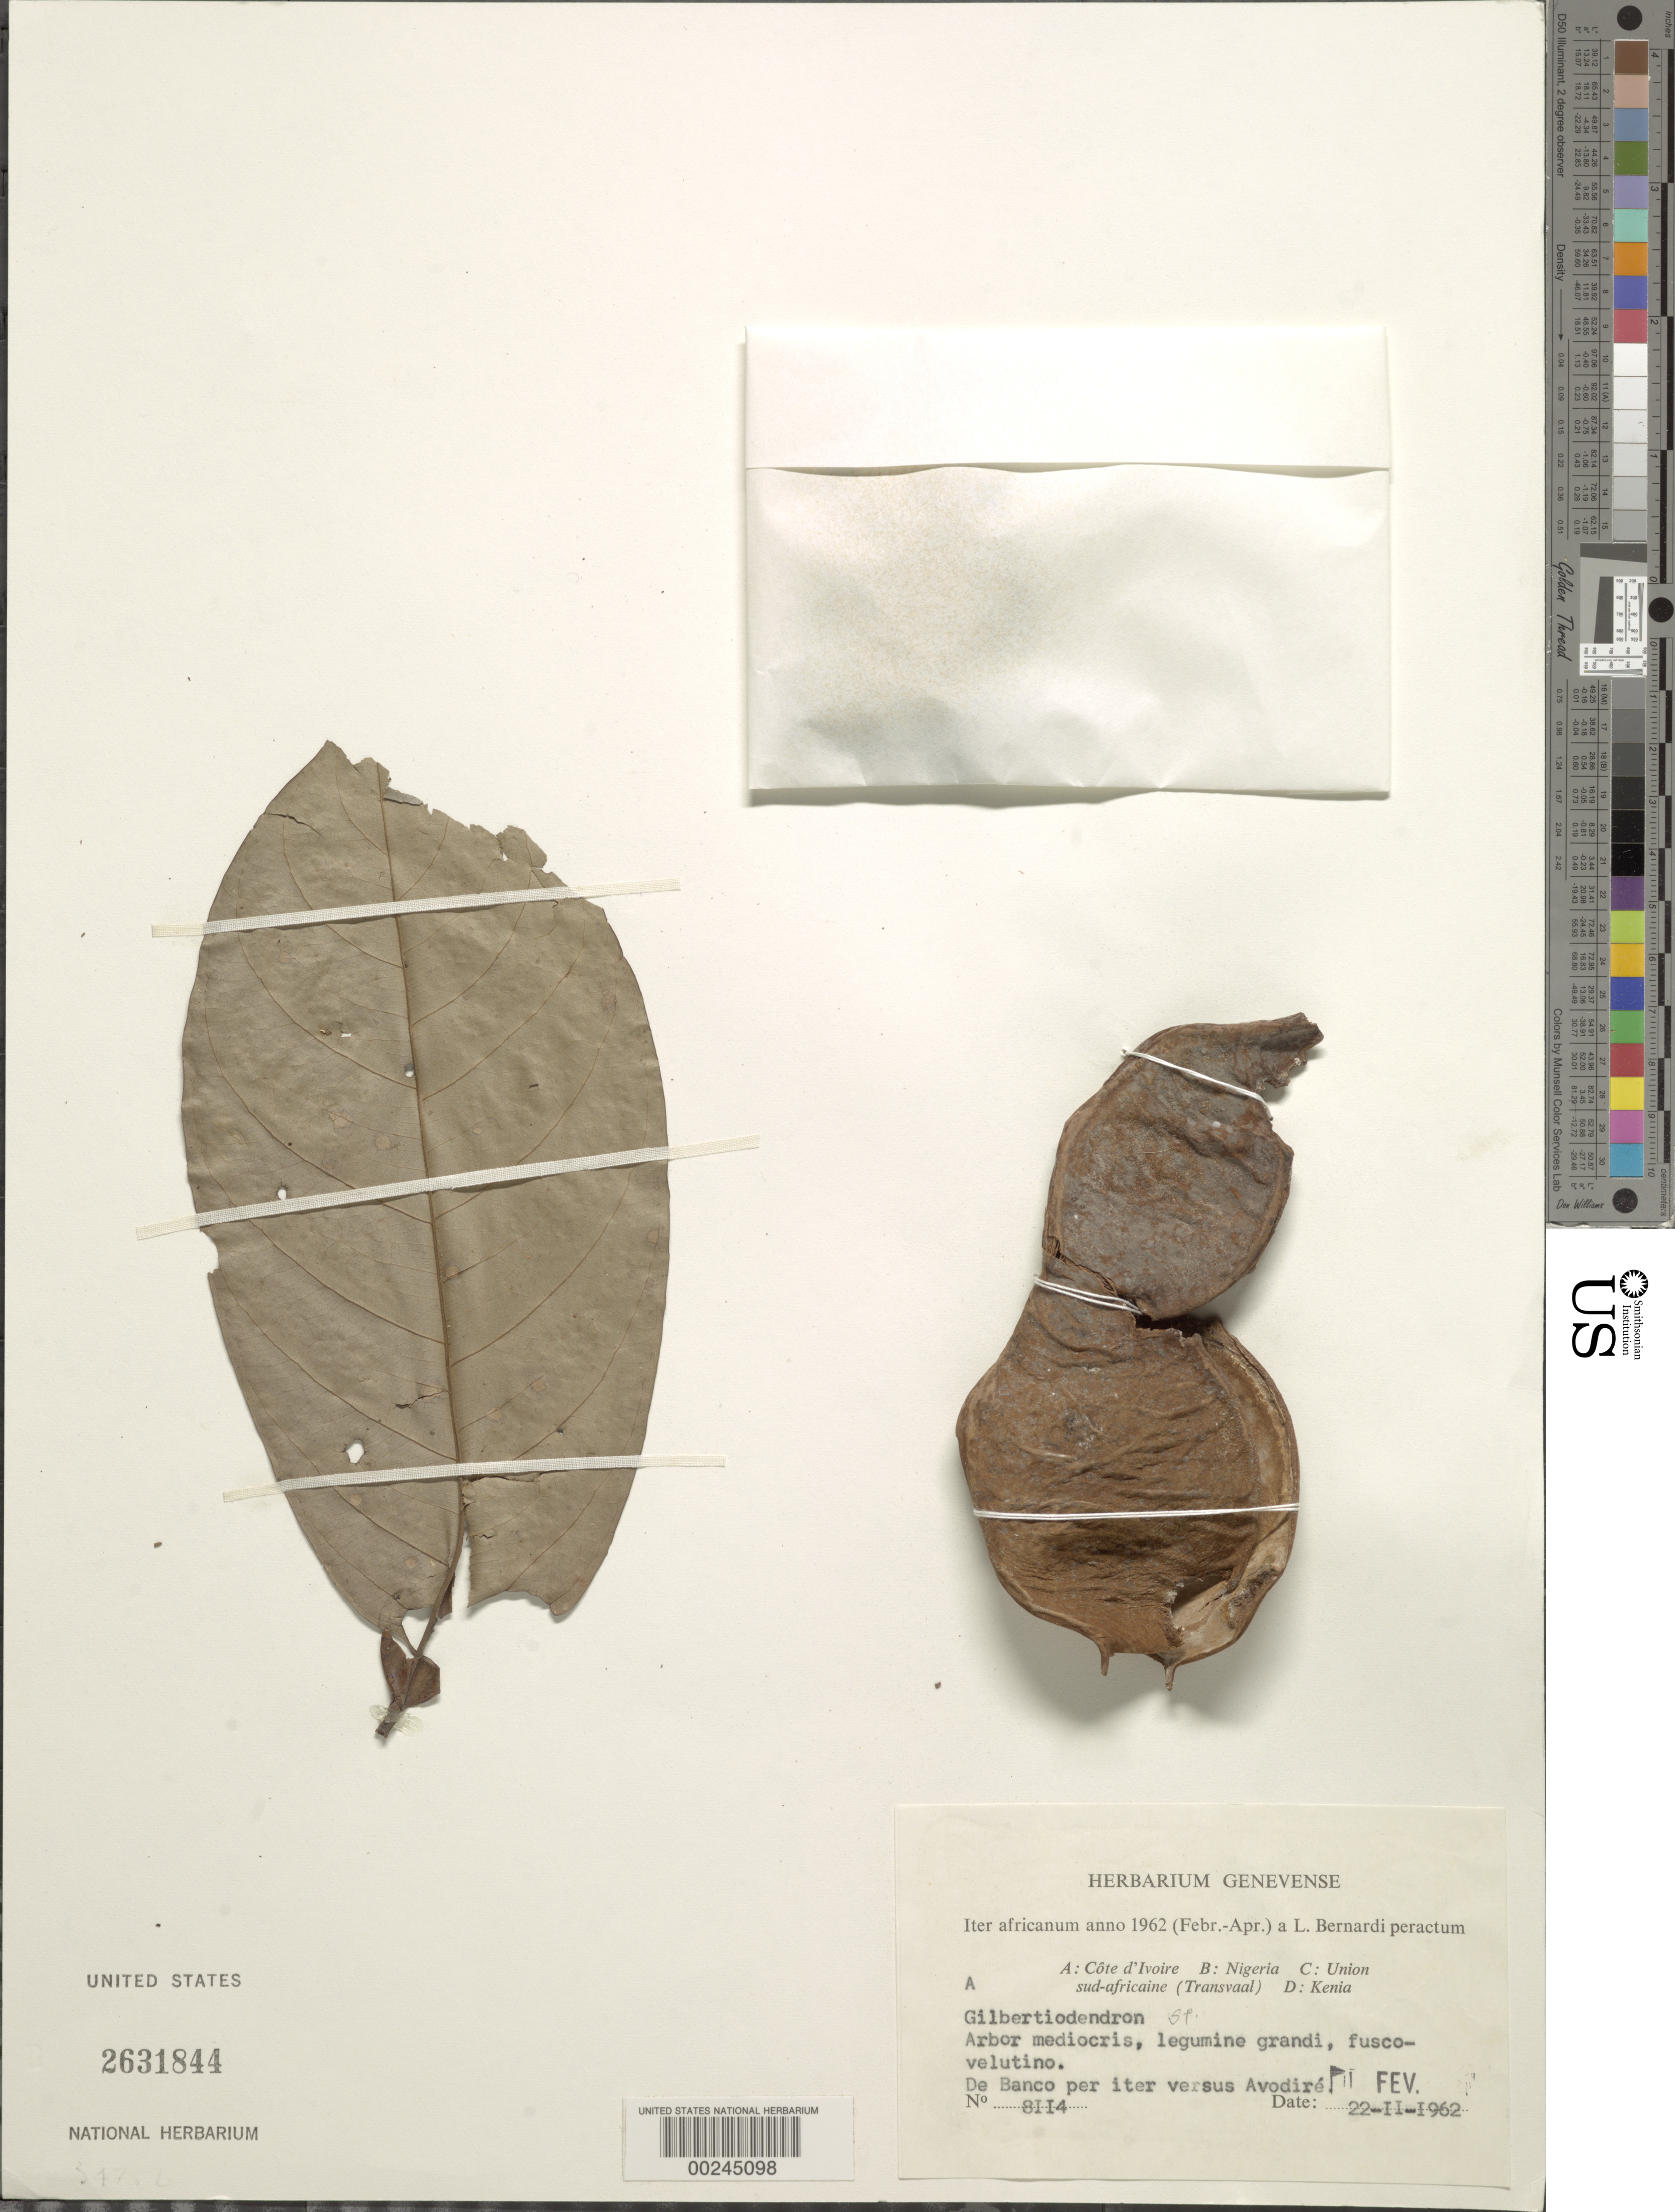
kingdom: Plantae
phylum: Tracheophyta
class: Magnoliopsida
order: Fabales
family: Fabaceae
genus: Gilbertiodendron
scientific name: Gilbertiodendron sp.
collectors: L. Bernardi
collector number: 8114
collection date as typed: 22 Feb 1962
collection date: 1962-02-22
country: Ivory Coast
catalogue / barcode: US 2631844